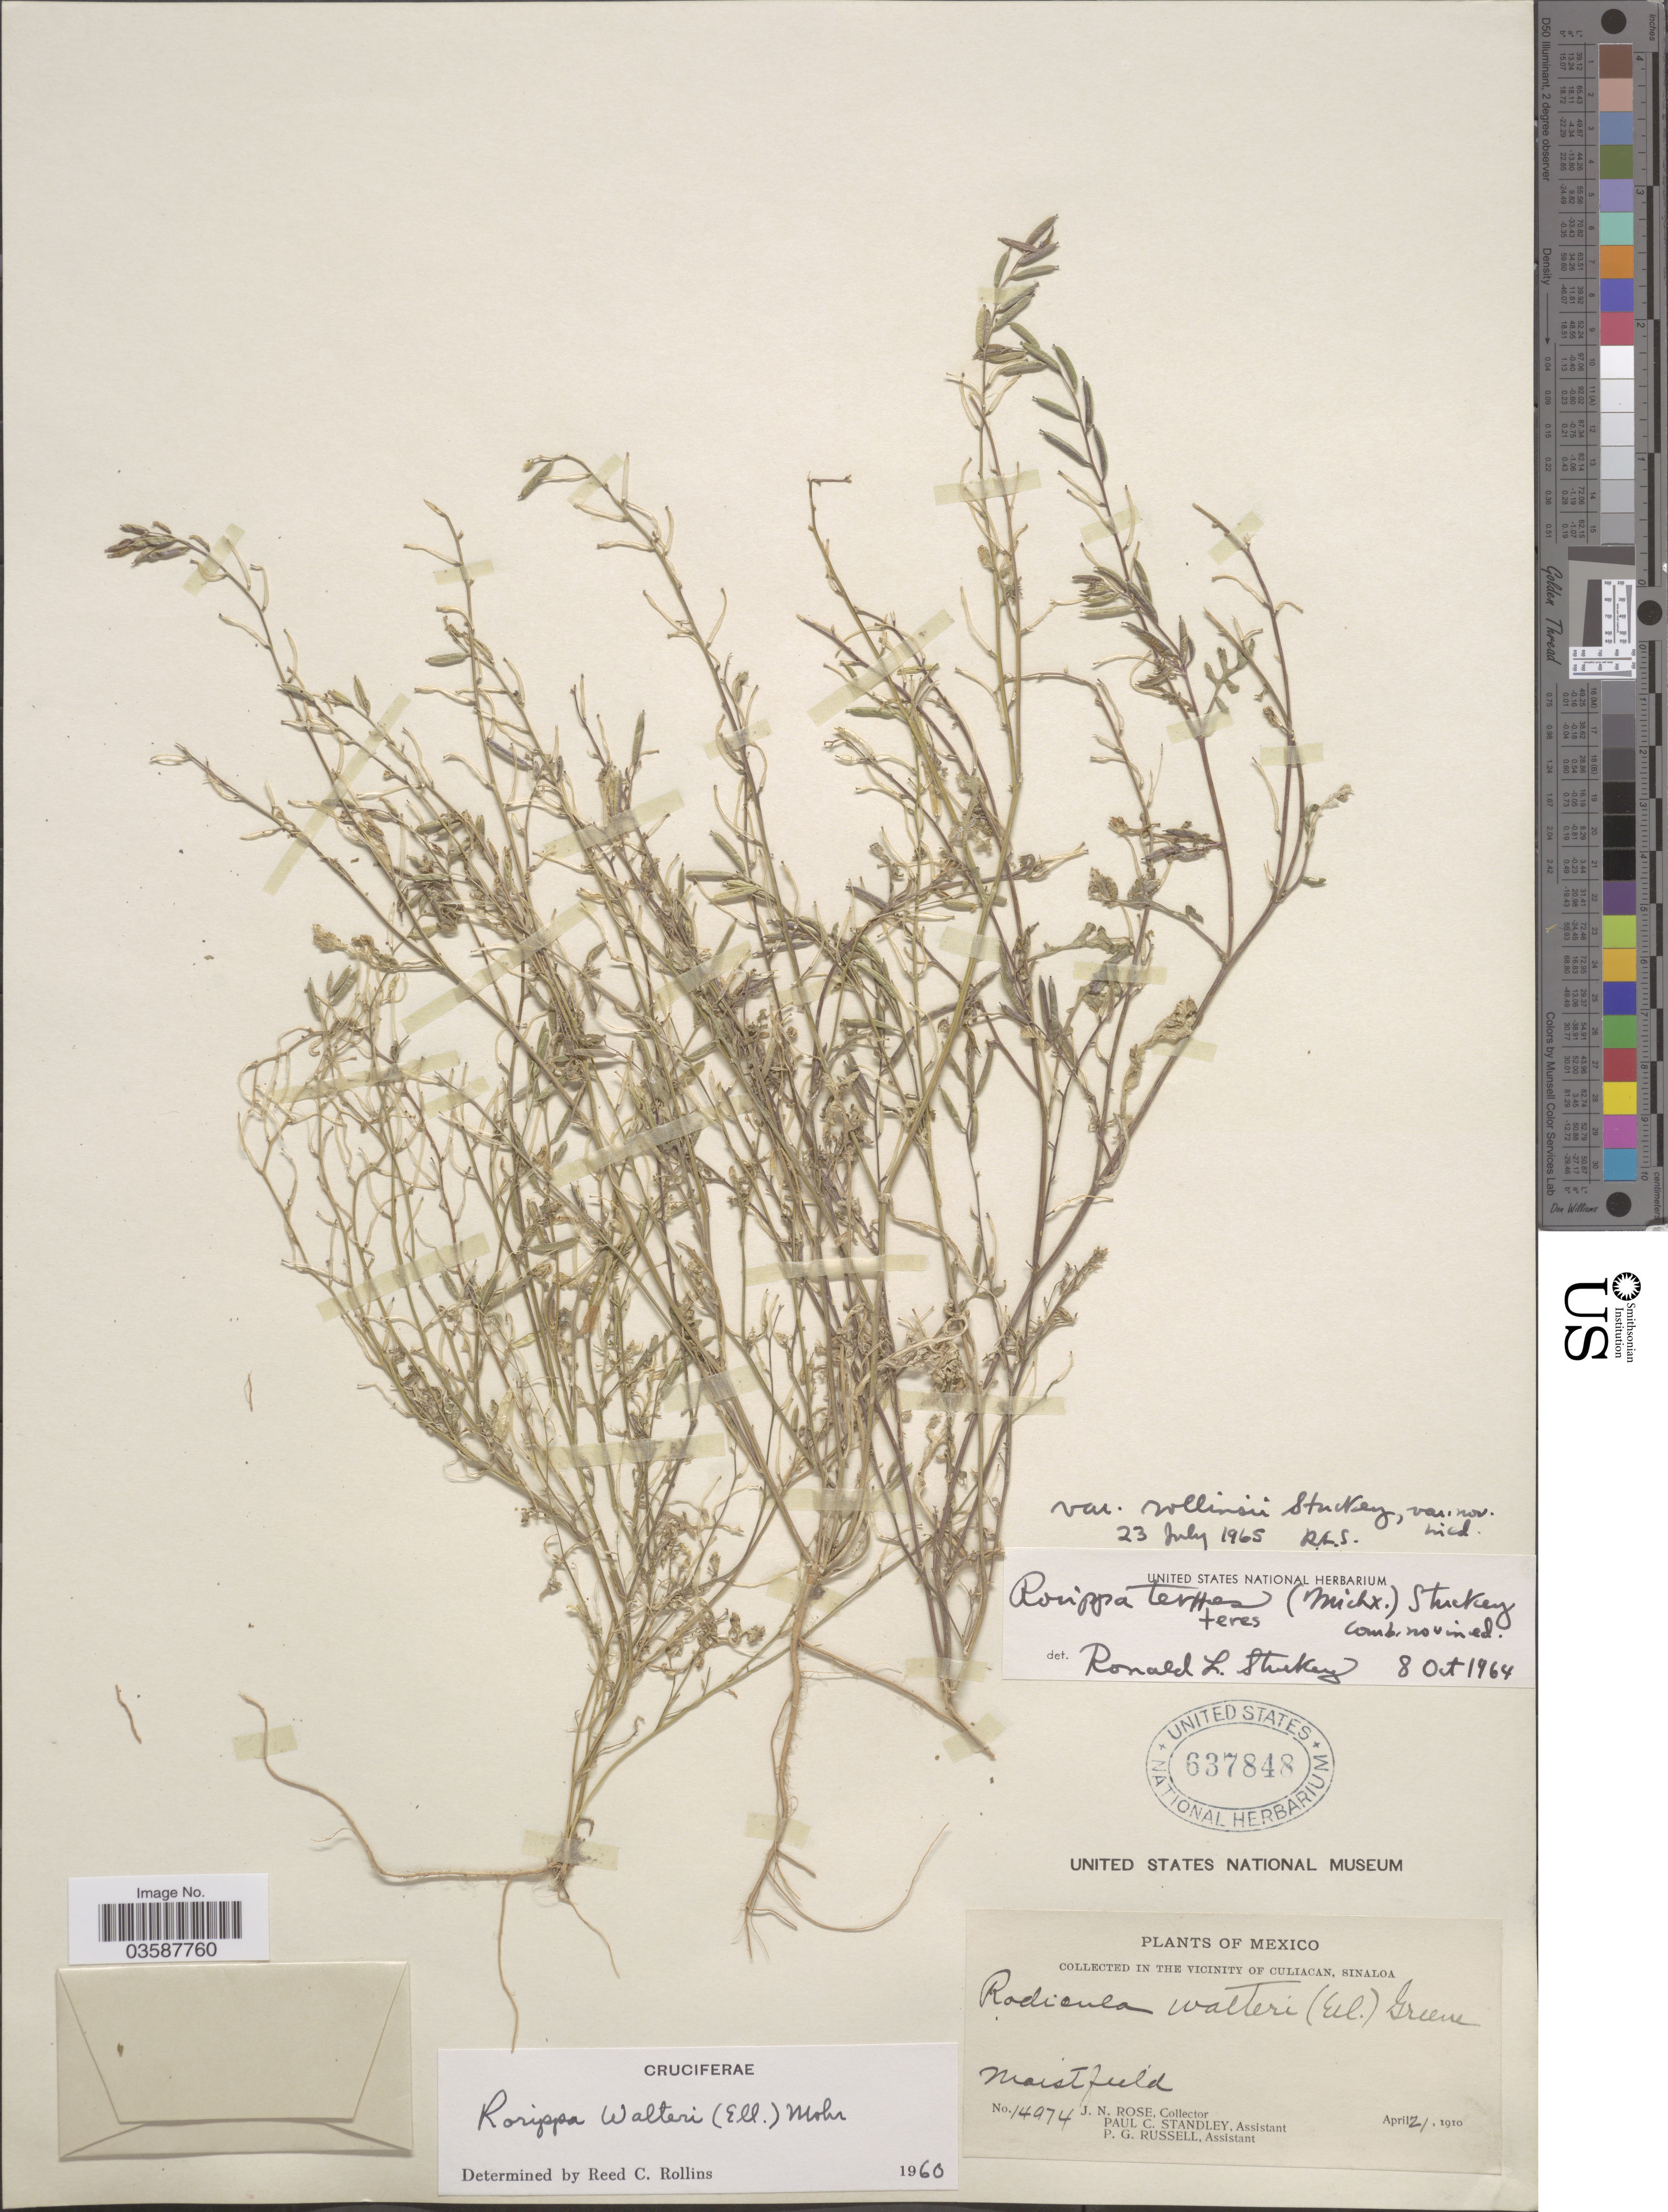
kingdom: Plantae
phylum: Tracheophyta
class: Magnoliopsida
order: Brassicales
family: Brassicaceae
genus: Rorippa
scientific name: Rorippa teres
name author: (Michx.) Stuckey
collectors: J. N. Rose, P. C. Standley & P. G. Russell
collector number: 14974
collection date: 1910-04-21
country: Mexico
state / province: Sinaloa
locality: In the Vicinity of Culiacan.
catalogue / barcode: US 637848